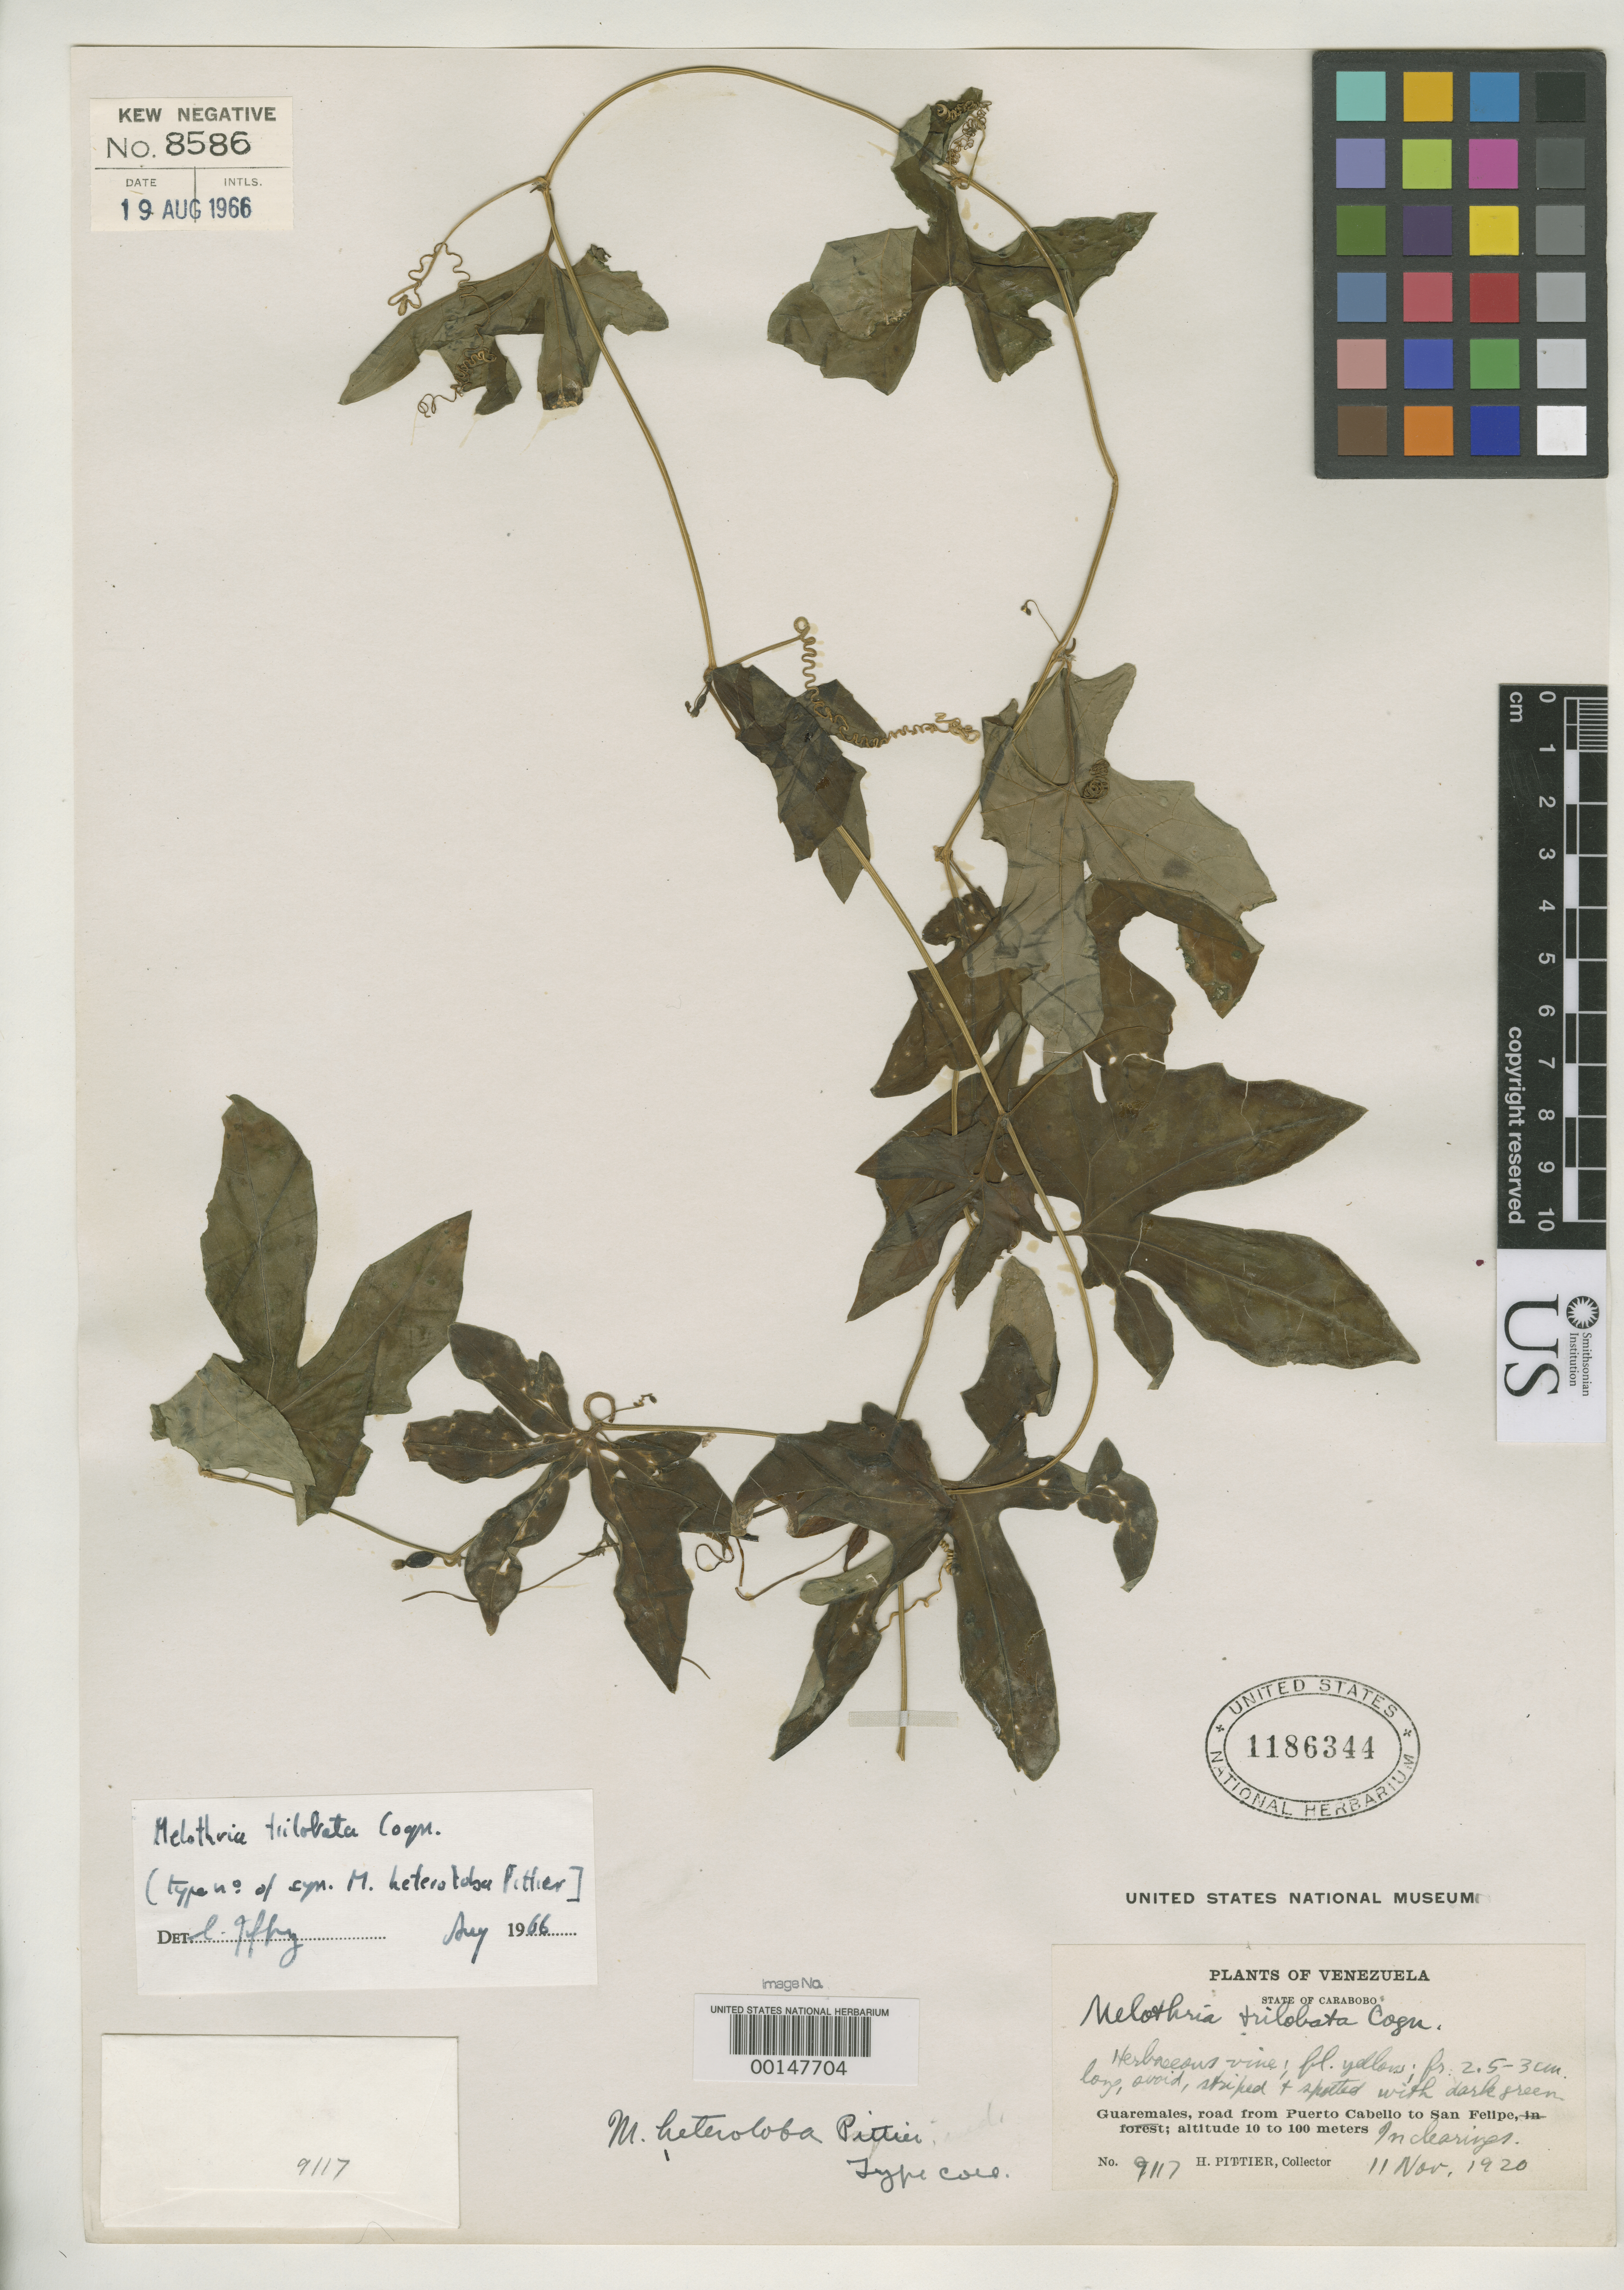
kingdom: Plantae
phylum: Tracheophyta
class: Magnoliopsida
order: Cucurbitales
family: Cucurbitaceae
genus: Melothria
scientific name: Melothria heteroloba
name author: Pittier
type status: Type Collection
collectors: H. F. Pittier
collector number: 9117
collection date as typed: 11 Nov 1920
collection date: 1920-11-11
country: Venezuela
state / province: Carabobo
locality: Guaremales, road from Puerto Cabello to San Felipe.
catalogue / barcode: US 1186344